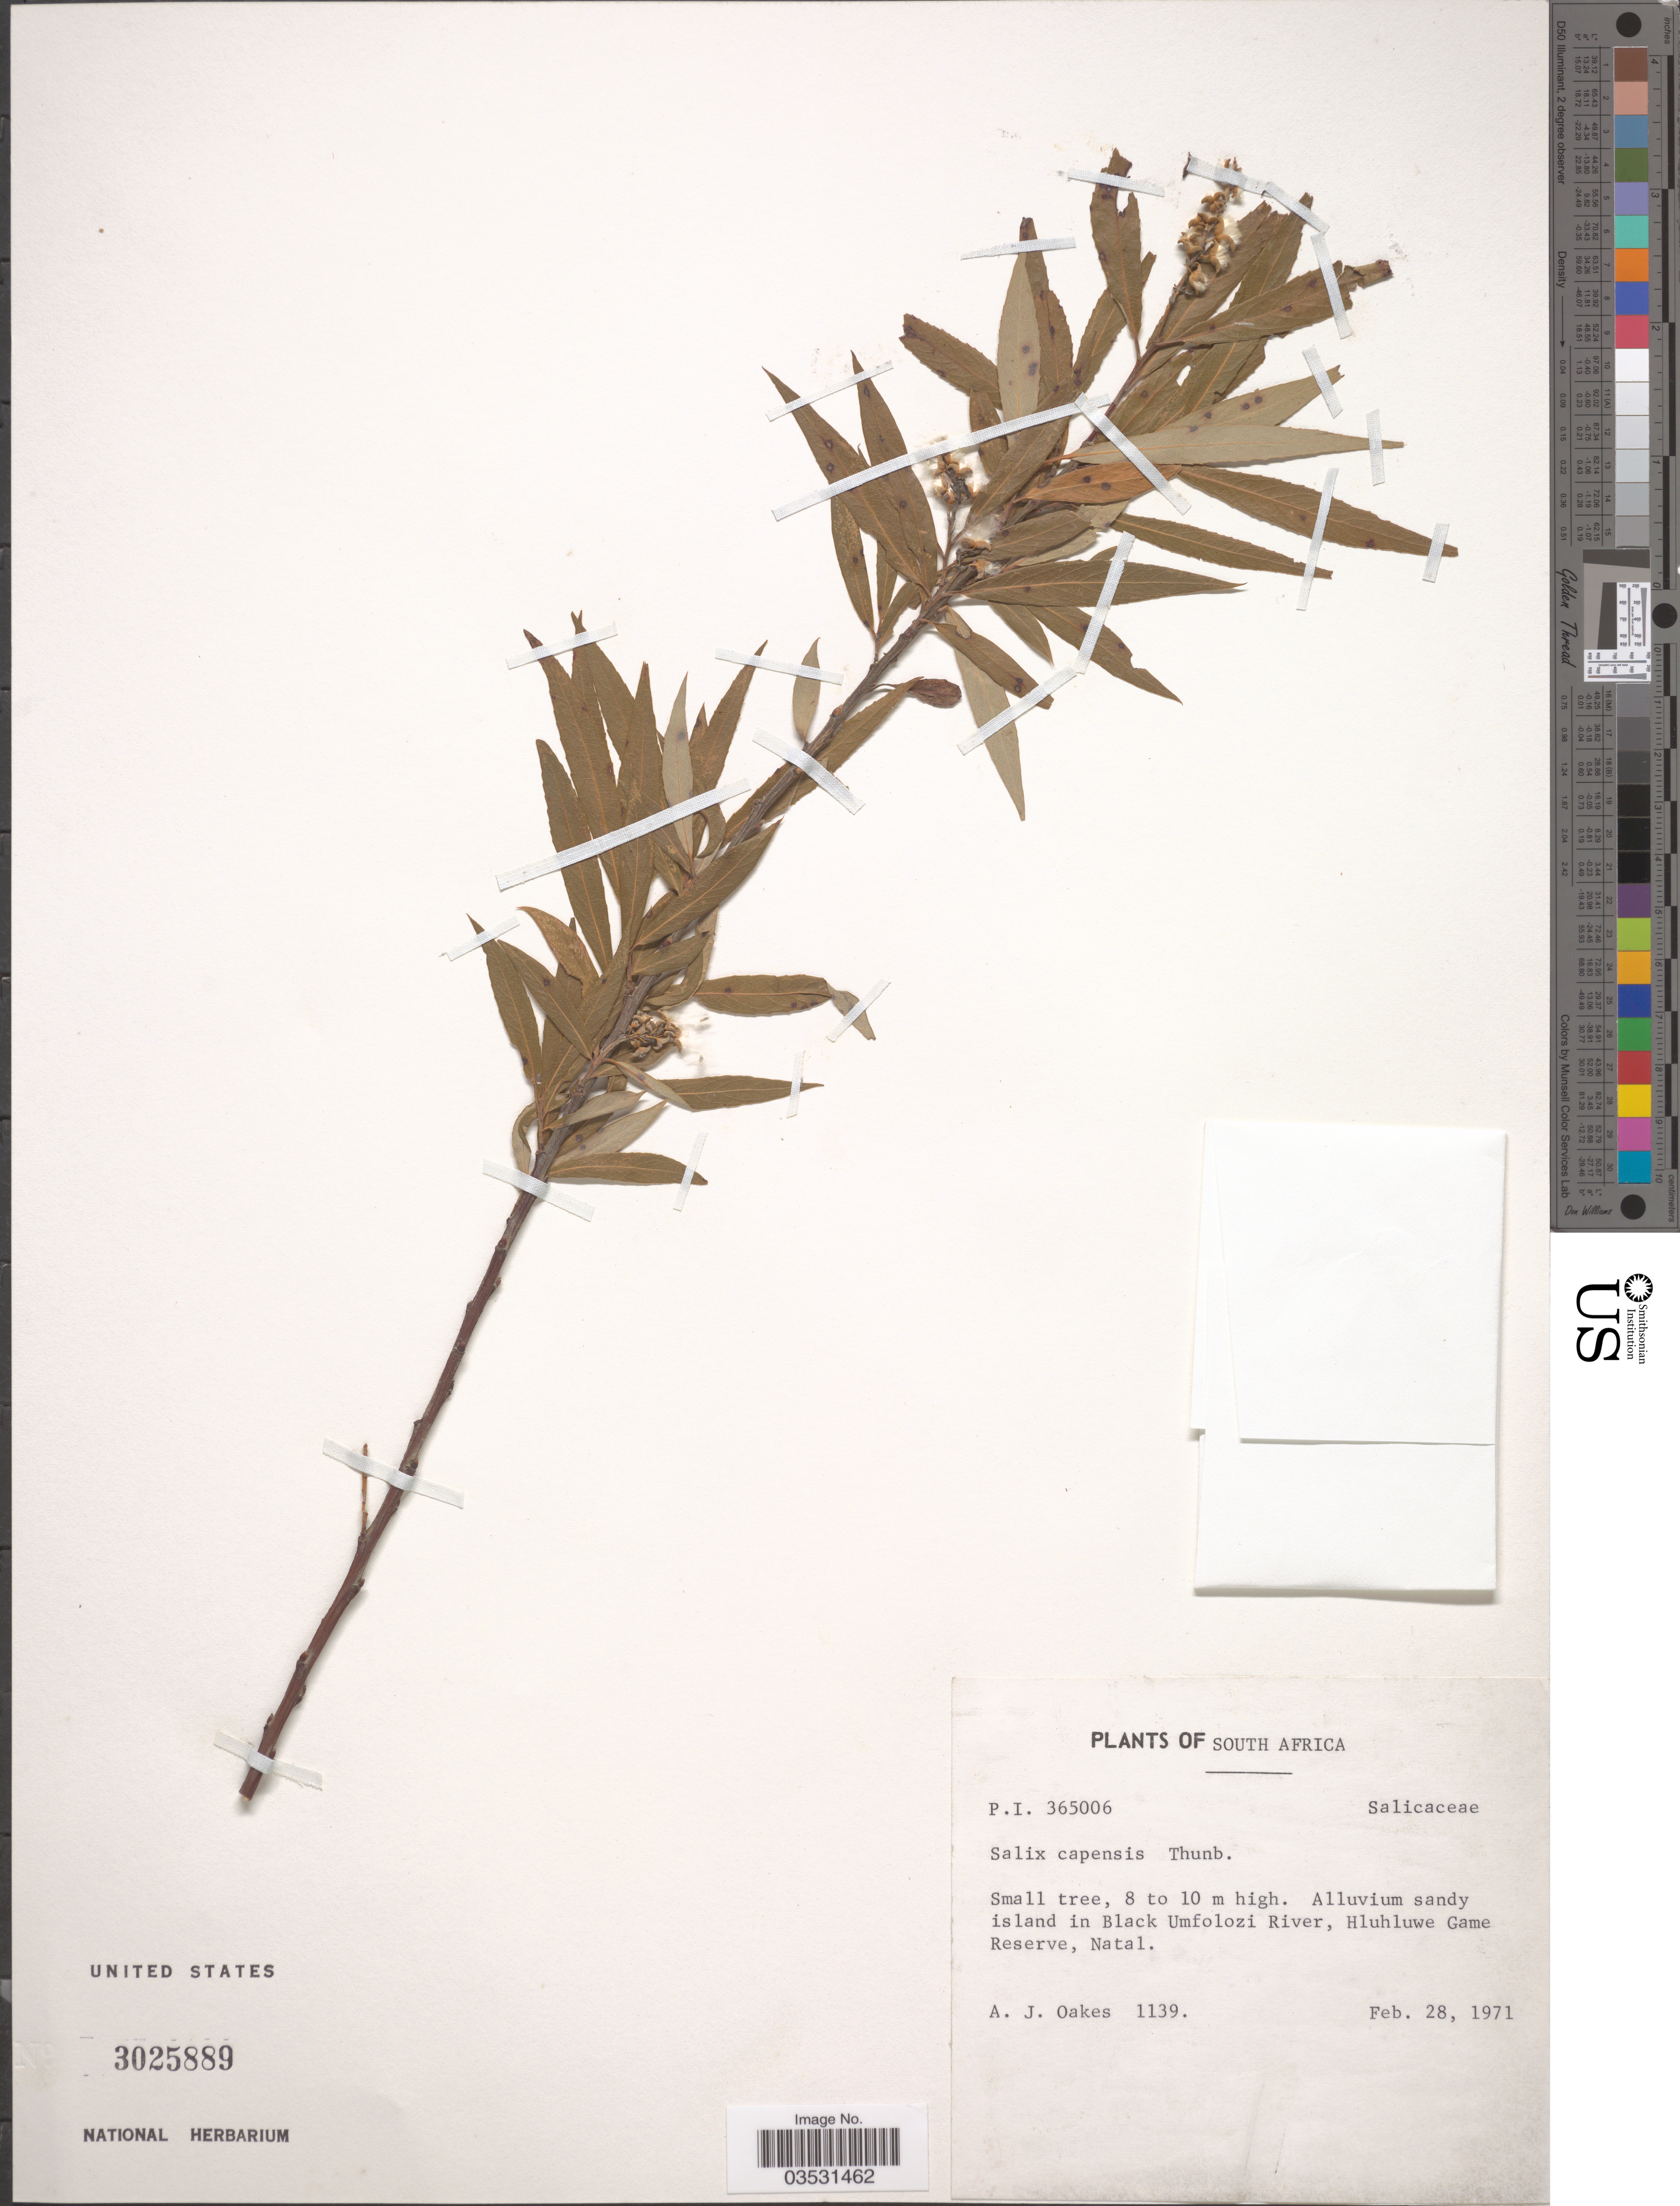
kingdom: Plantae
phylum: Tracheophyta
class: Magnoliopsida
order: Malpighiales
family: Salicaceae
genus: Salix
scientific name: Salix capensis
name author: Thunb.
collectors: A. Oakes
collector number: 1139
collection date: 1971-02-28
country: South Africa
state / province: KwaZulu-Natal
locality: Alluvium sandy island in Black Umfolozi River, Hluhluwe Game Reserve, Natal.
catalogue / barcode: US 3025889